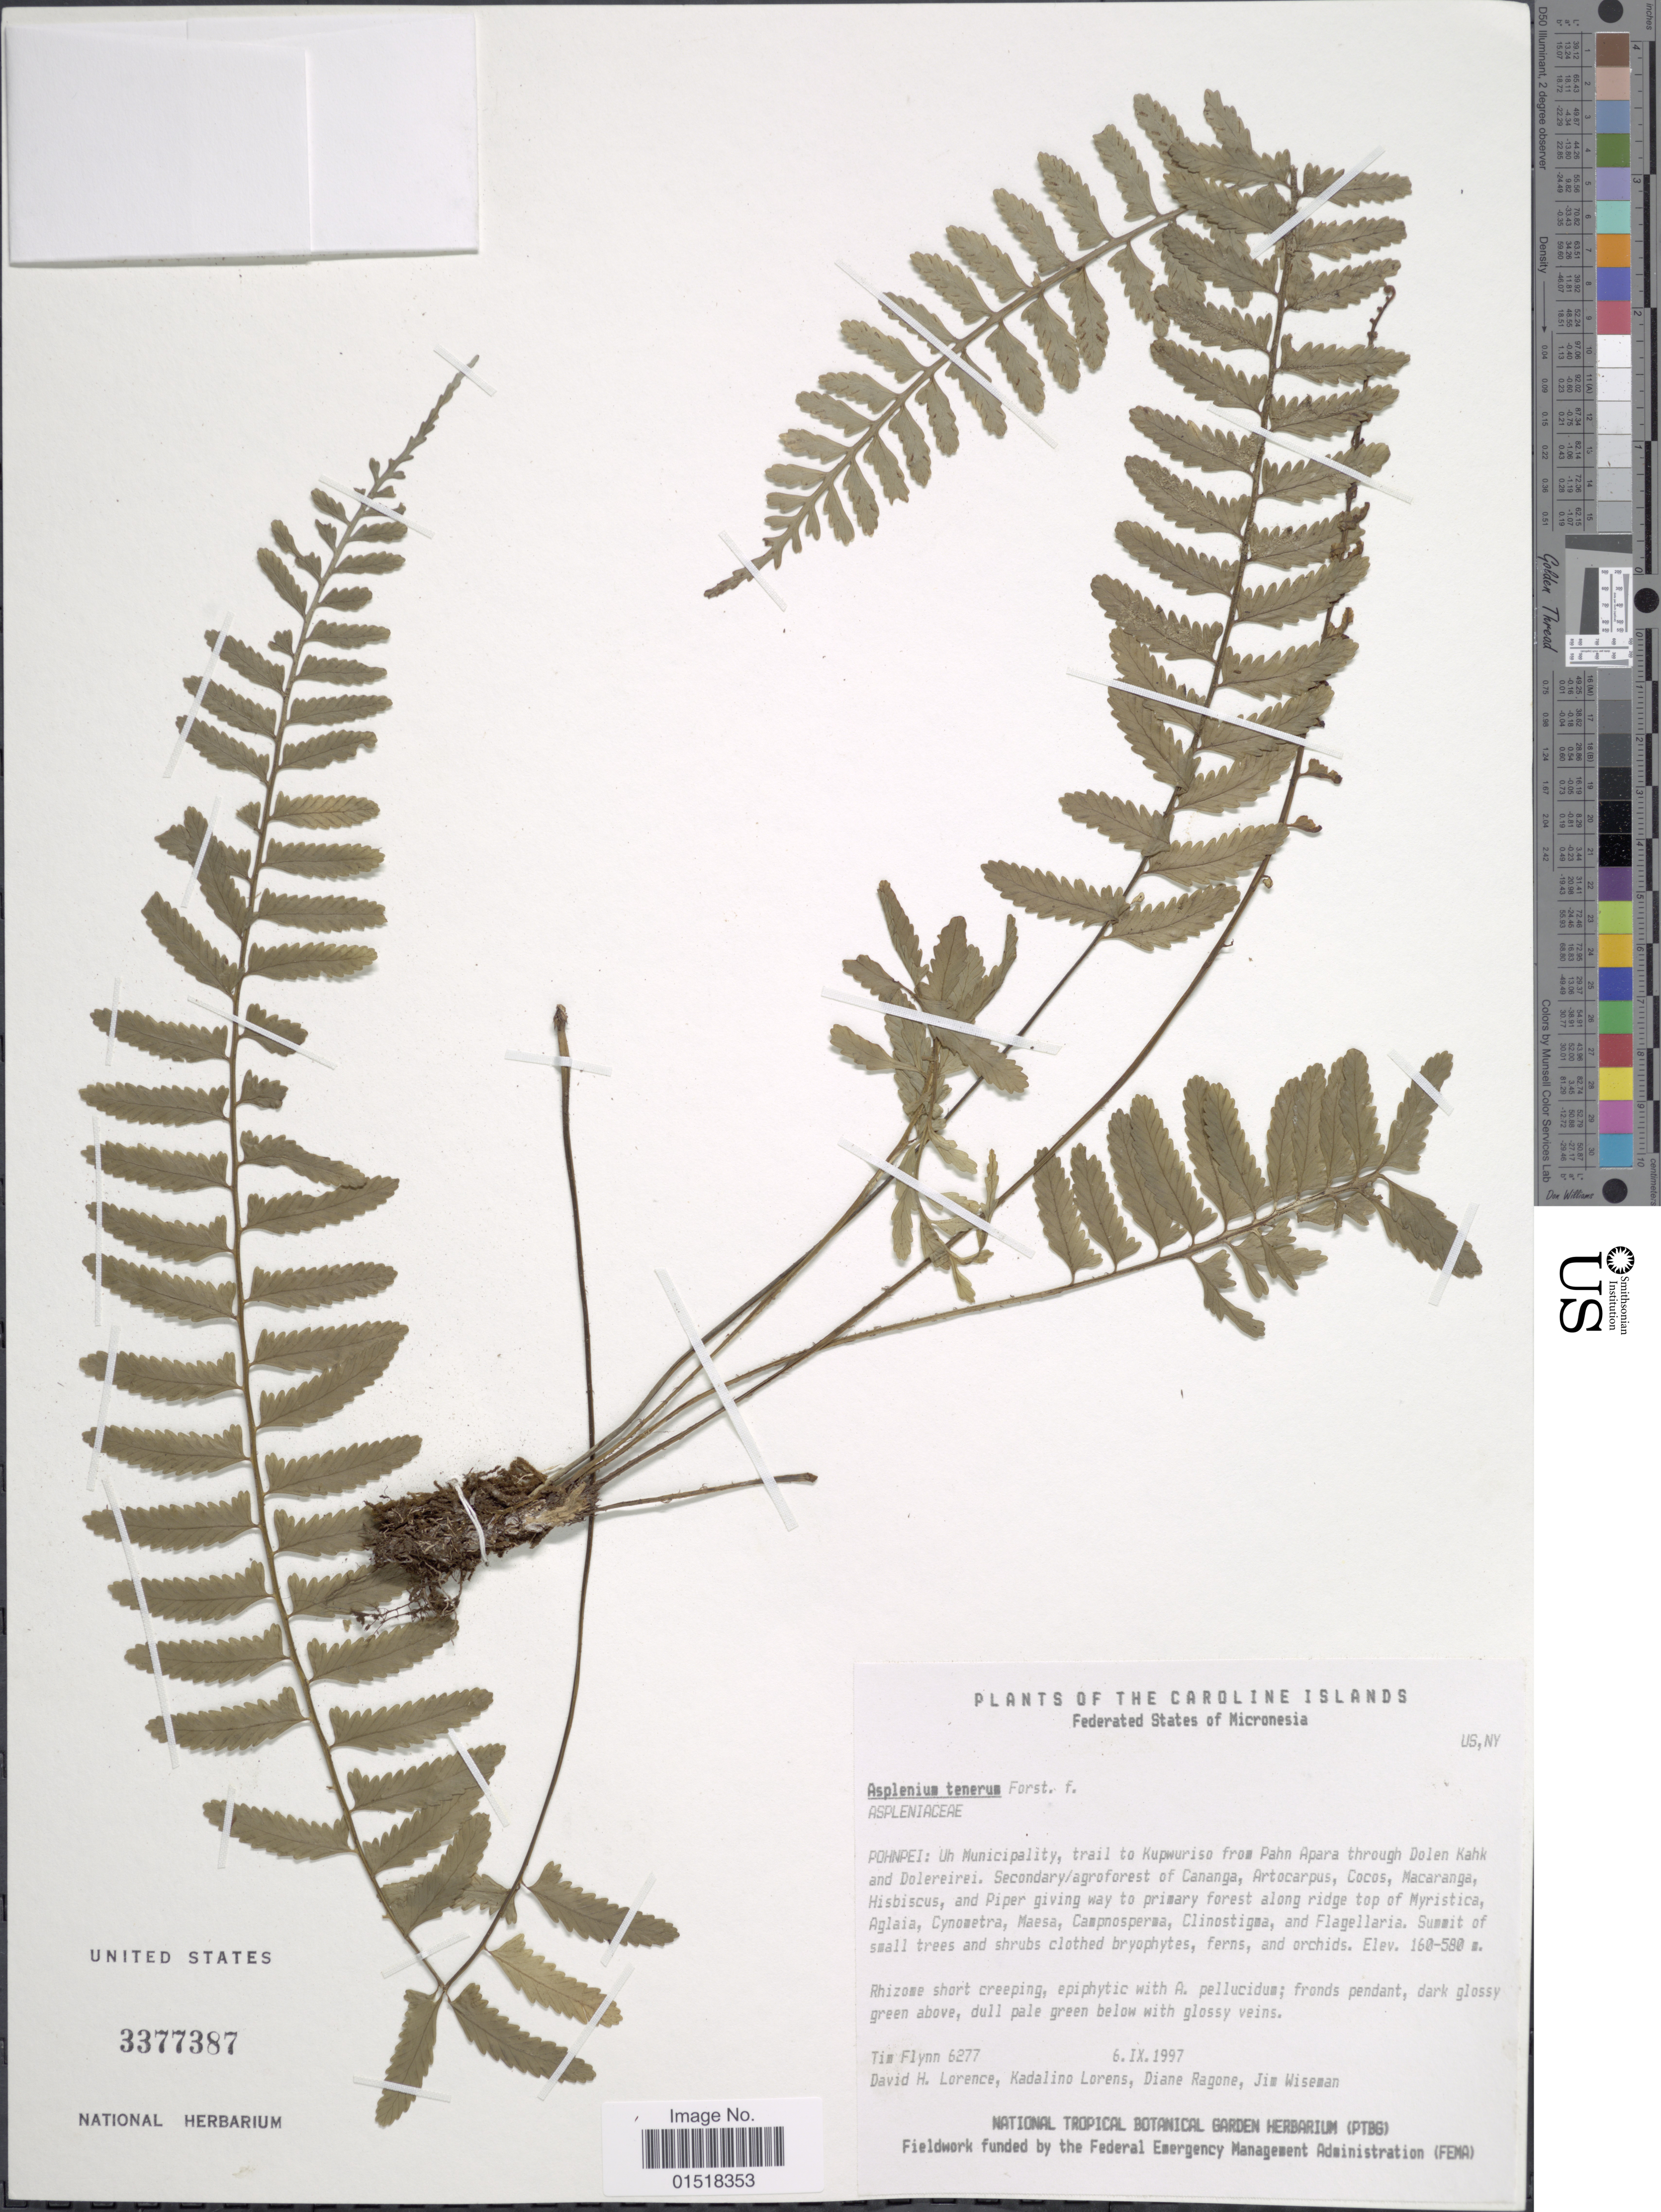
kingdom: Plantae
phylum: Tracheophyta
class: Polypodiopsida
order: Polypodiales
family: Aspleniaceae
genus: Asplenium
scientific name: Asplenium tenerum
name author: G. Forst.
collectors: T. Flynn, D. Lorence, K. Lorens, D. Ragone & J. Wiseman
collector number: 6277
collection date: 1997-09-06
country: Micronesia, Federated States of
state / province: Pohnpei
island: Pohnpei [Ponape]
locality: Caroline Islands. Pohnpei: Uh Municipality, trail to Kupwuriso from Pahn Apara through Dolen Kahk and Dolereirei.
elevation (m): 160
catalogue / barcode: US 3377387